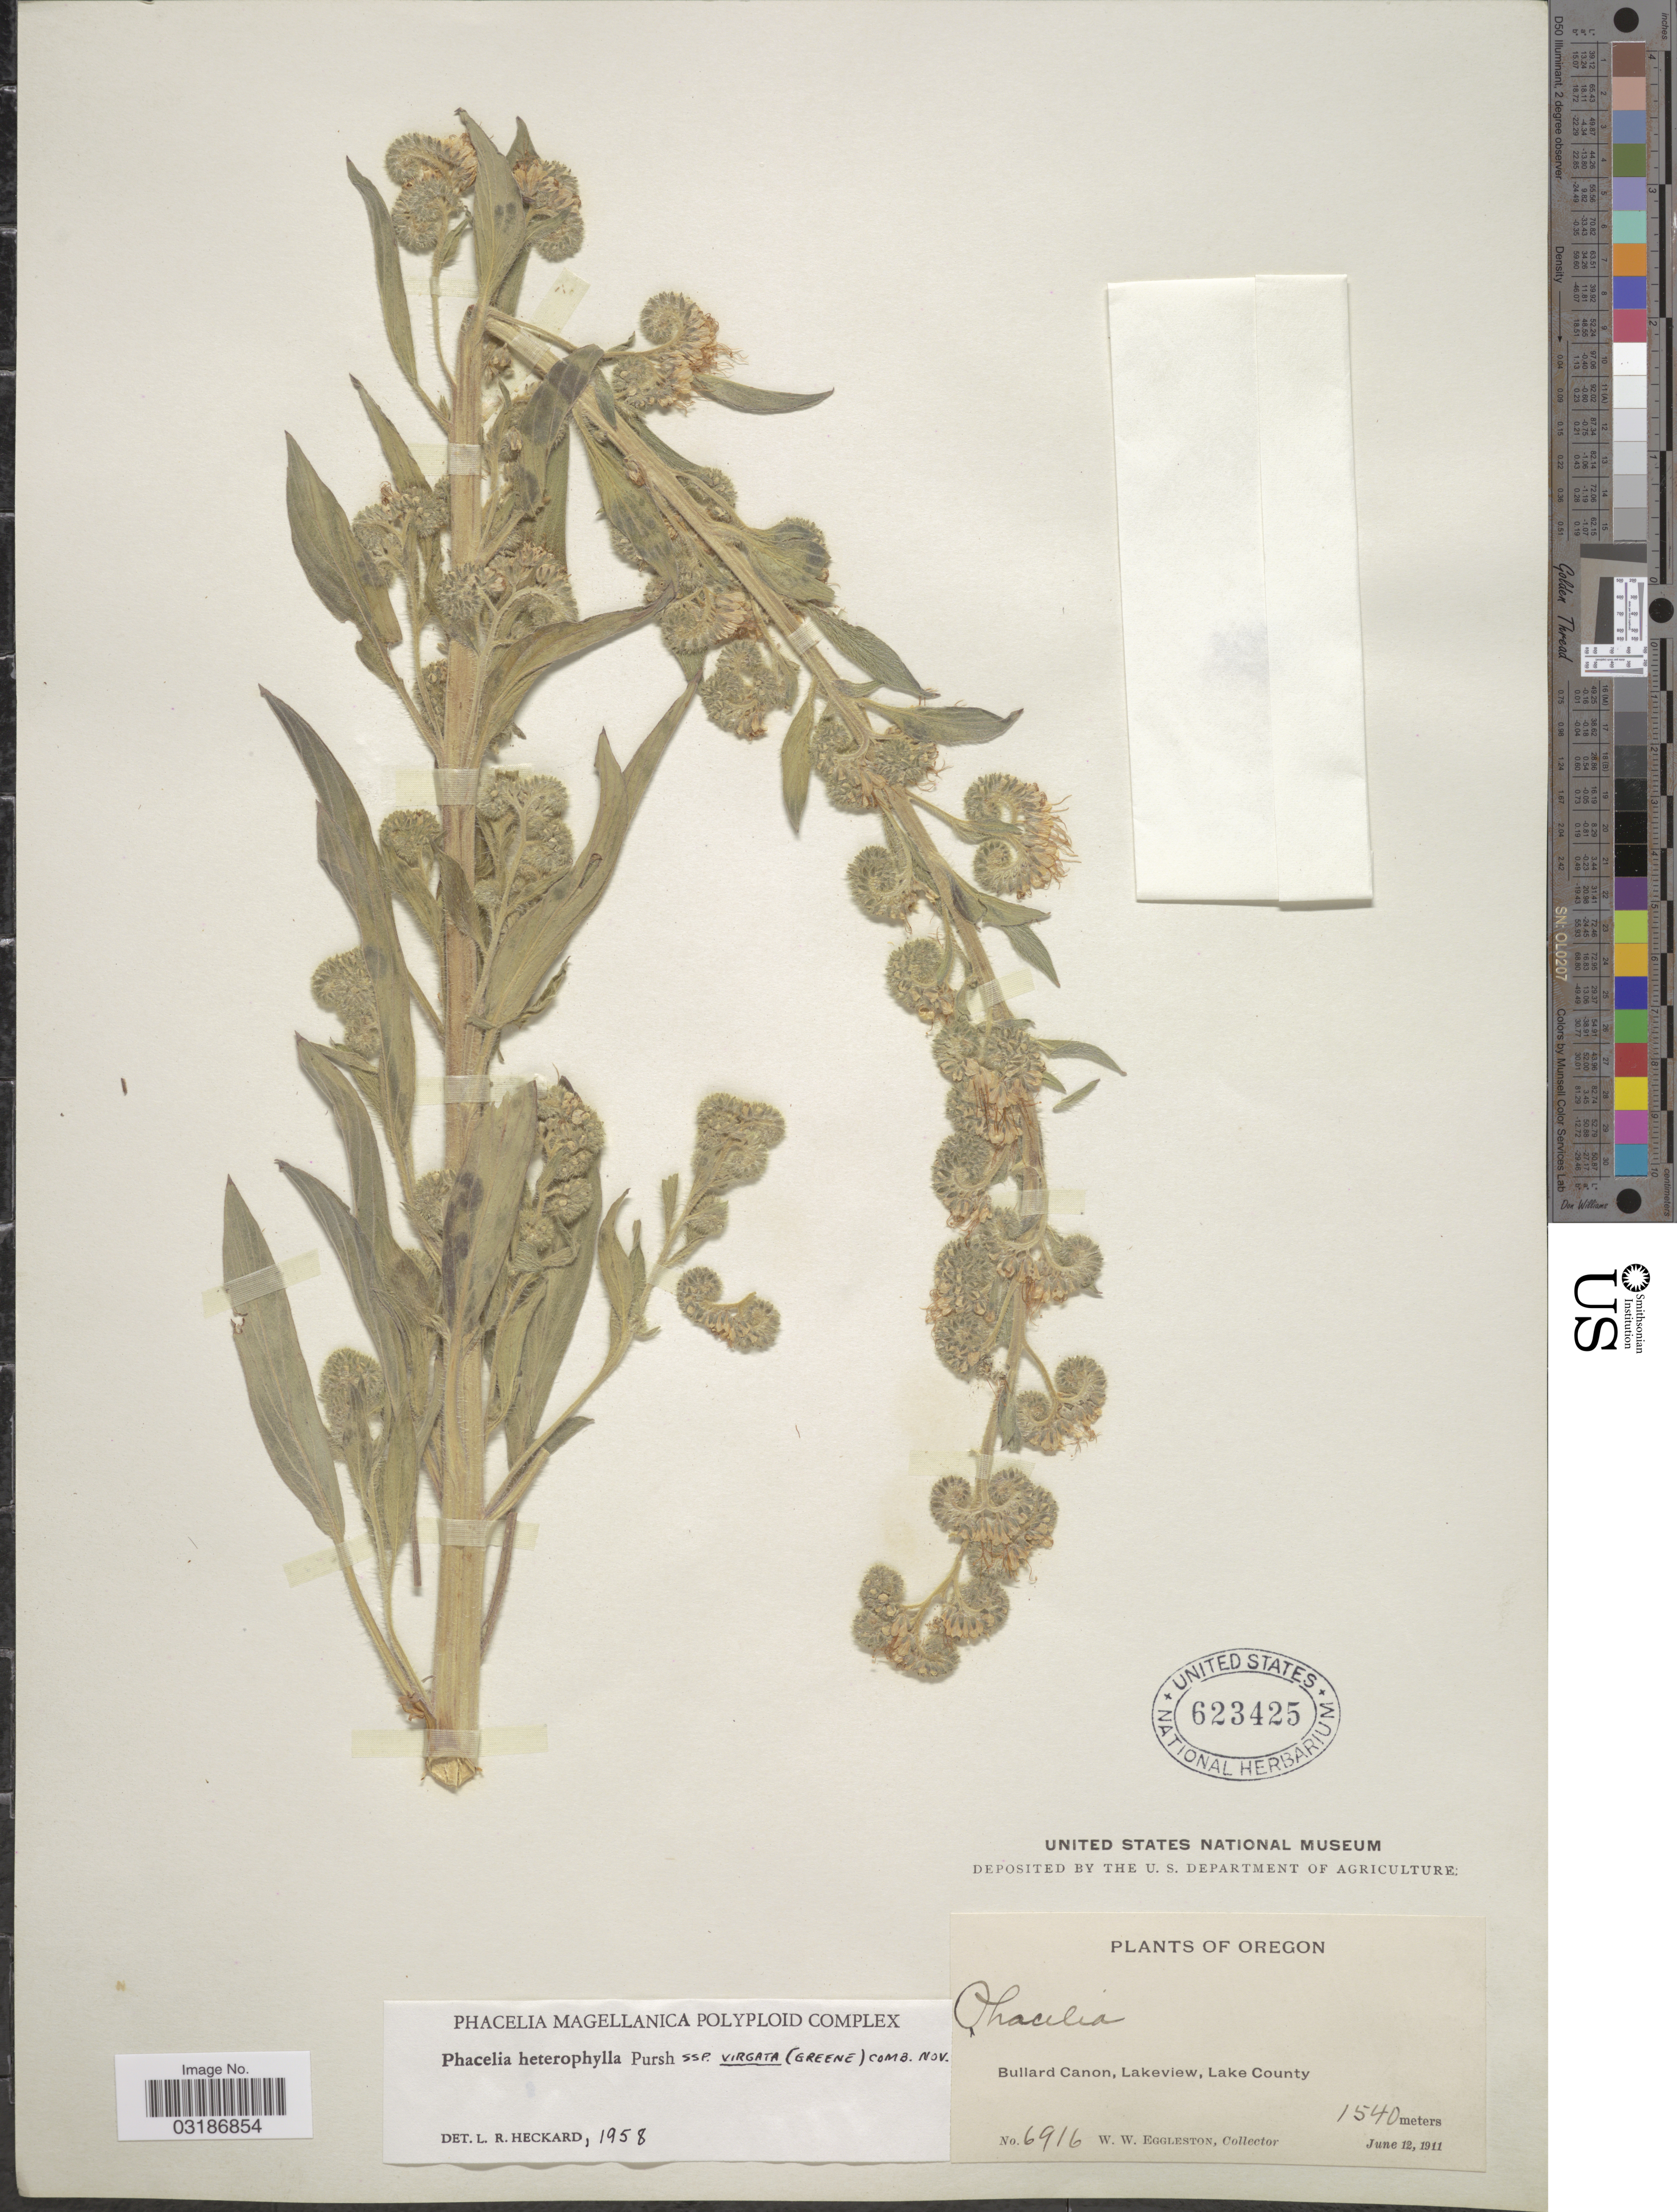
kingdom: Plantae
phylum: Tracheophyta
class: Magnoliopsida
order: Boraginales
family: Hydrophyllaceae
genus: Phacelia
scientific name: Phacelia heterophylla subsp. virgata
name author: (Greene) Heckard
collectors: W. W. Eggleston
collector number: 6916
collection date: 1911-06-12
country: United States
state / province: Oregon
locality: Bullard Canon, Lakeview, Lake County.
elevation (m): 1540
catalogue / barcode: US 623425